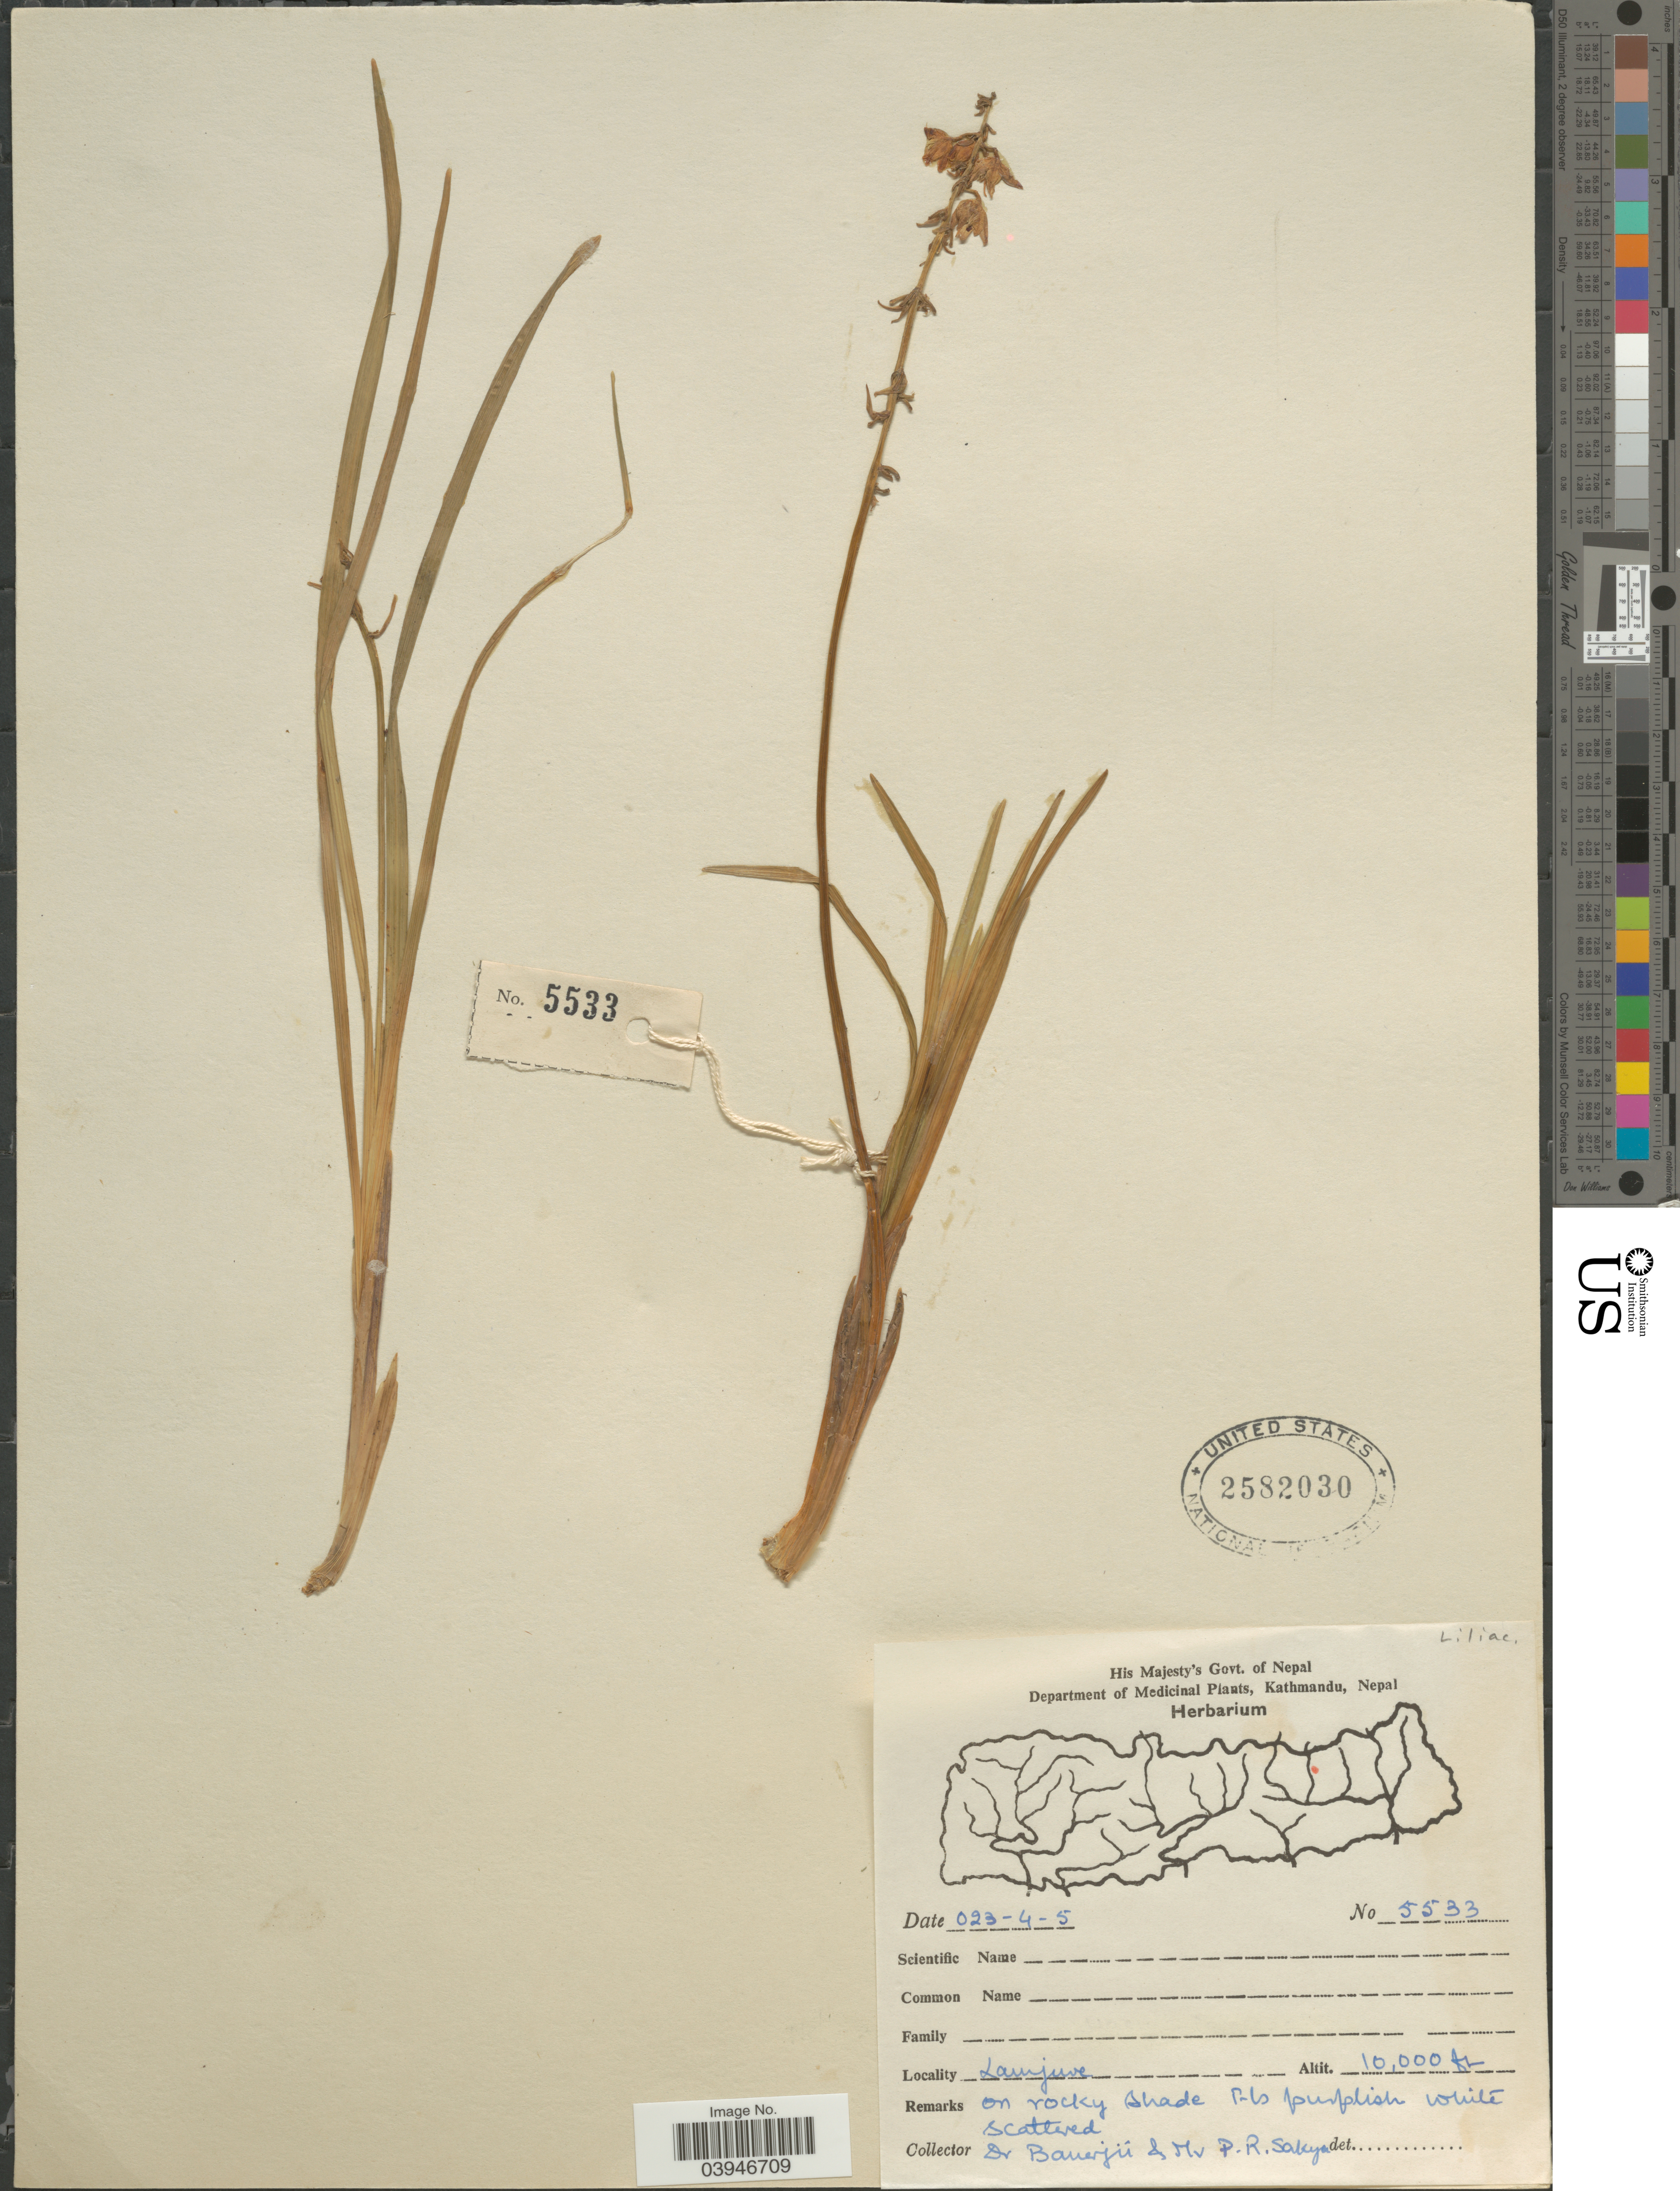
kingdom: Plantae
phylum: Tracheophyta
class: Liliopsida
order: Liliales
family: Liliaceae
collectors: Banerjee & P. Sakya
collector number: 5533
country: Nepal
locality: Lamjure.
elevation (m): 3048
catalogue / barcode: US 2582030